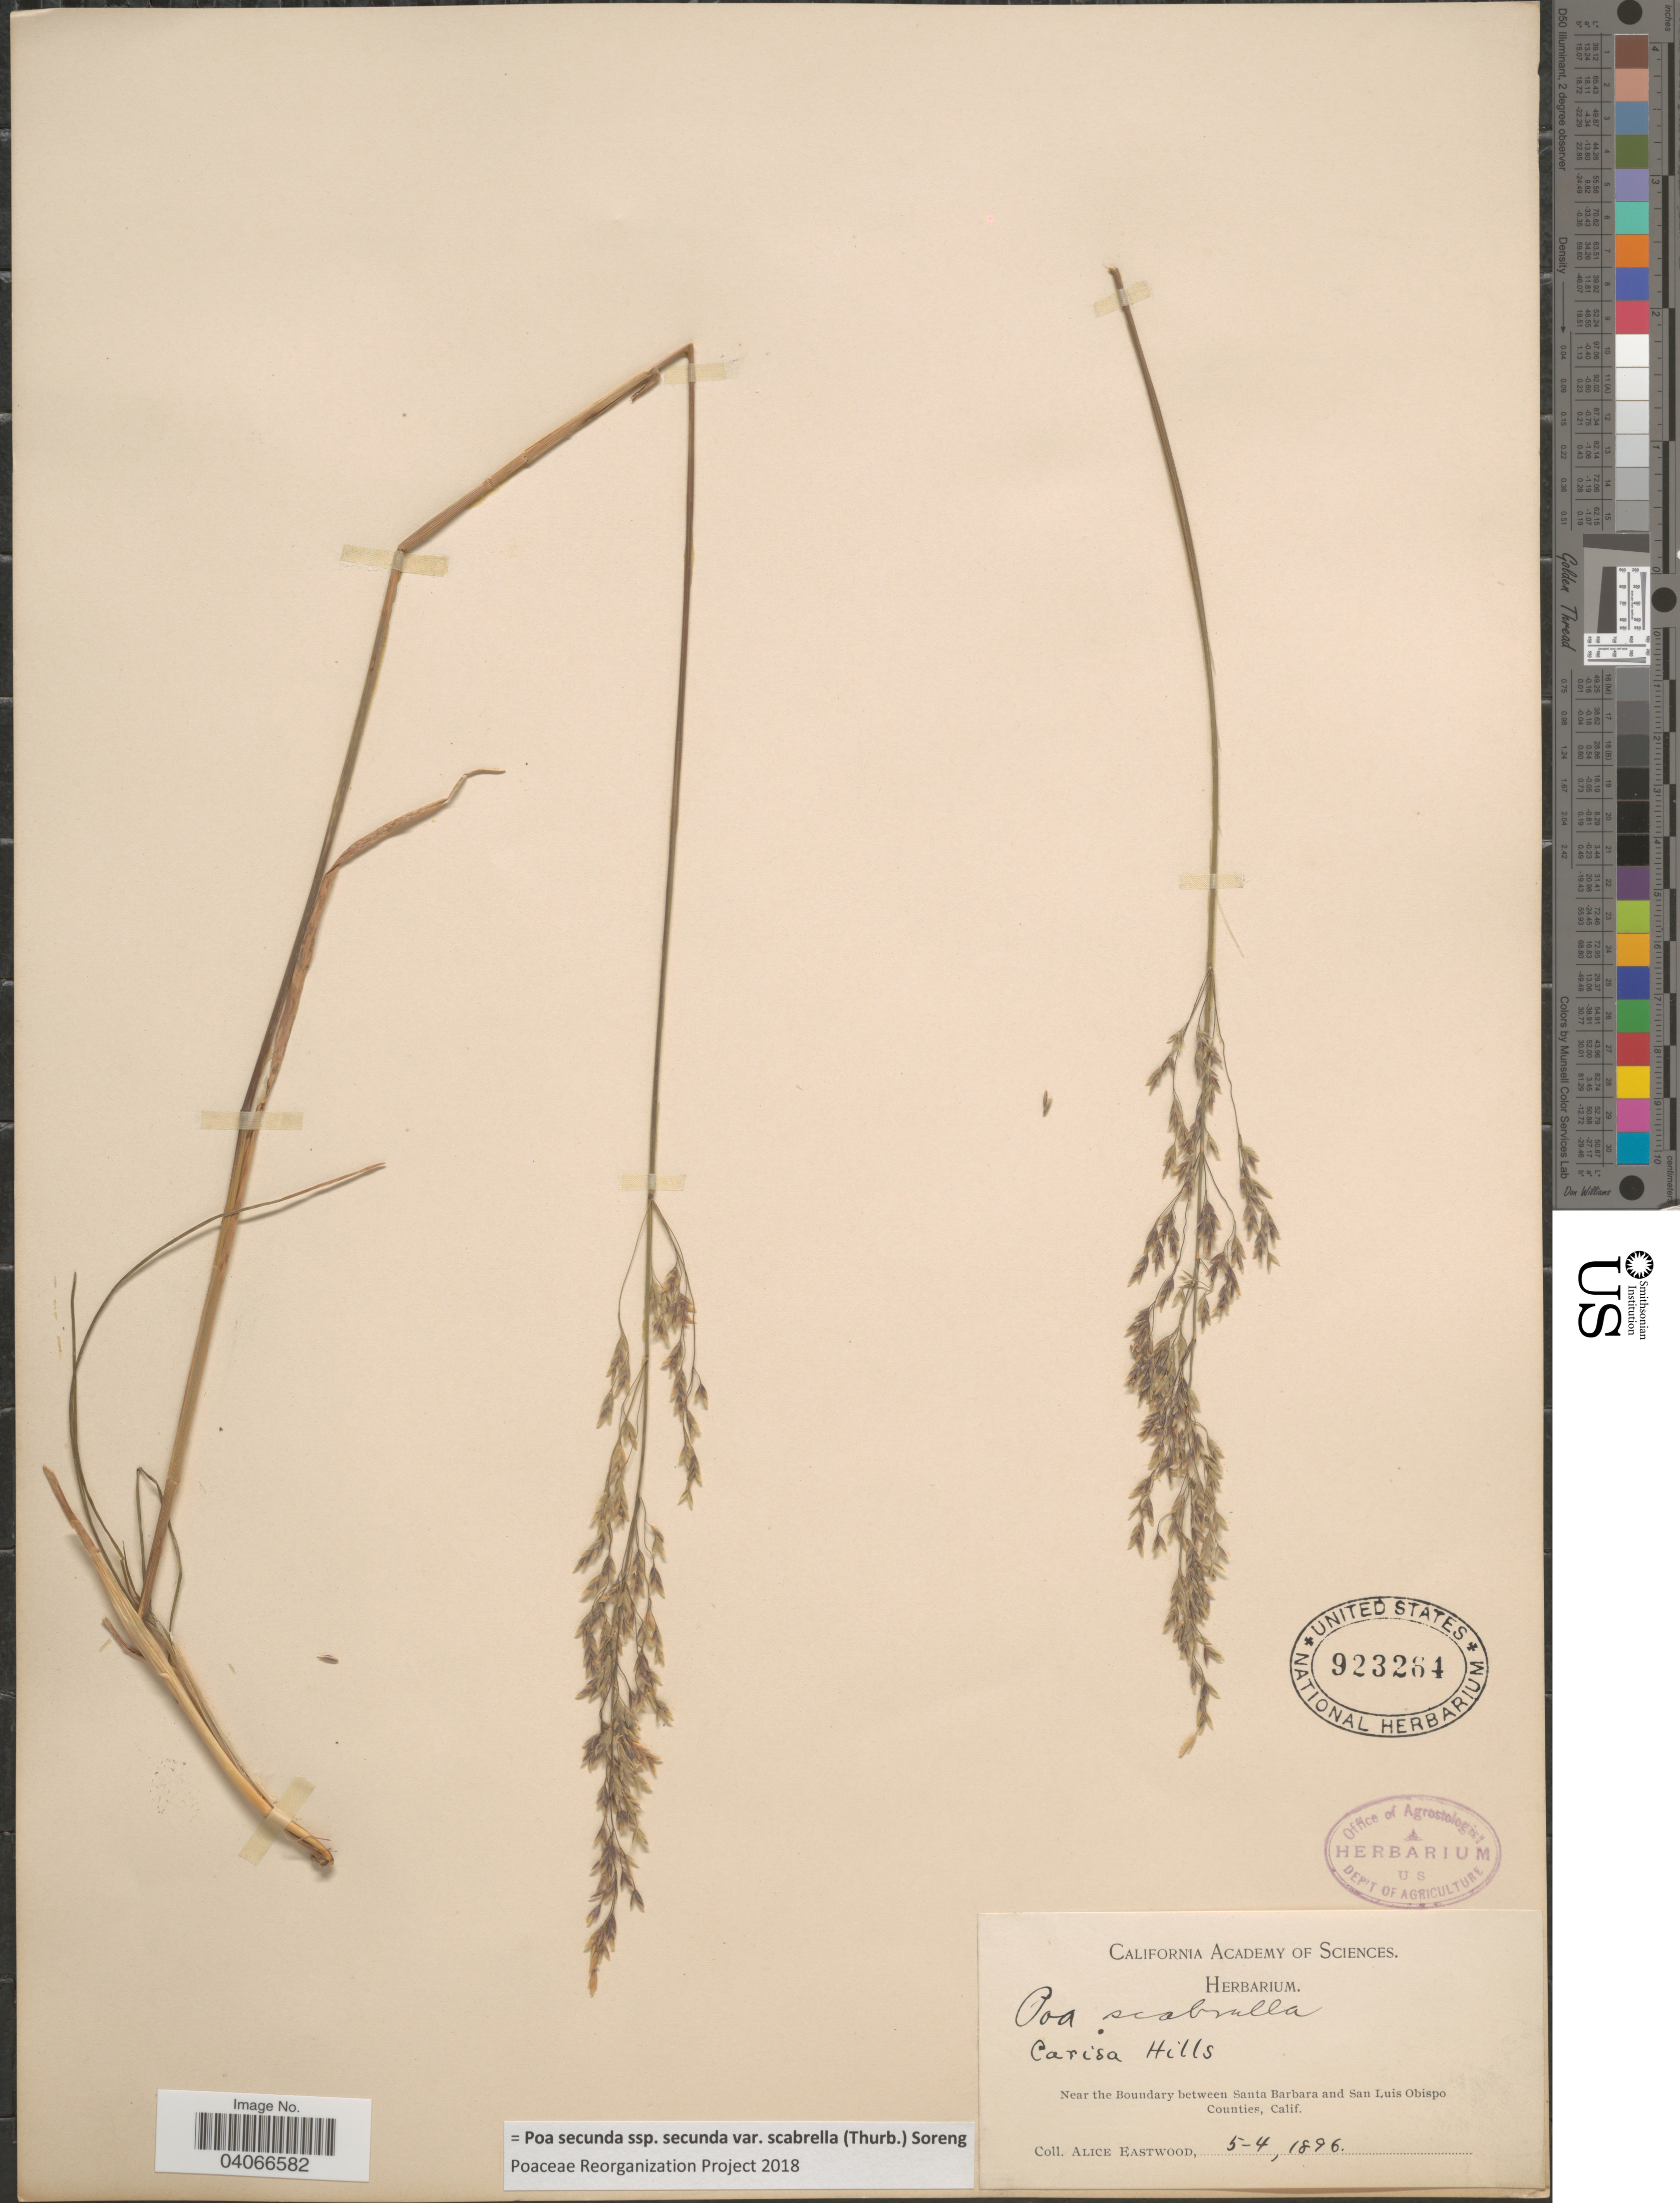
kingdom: Plantae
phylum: Tracheophyta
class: Liliopsida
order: Poales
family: Poaceae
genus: Poa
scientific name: Poa secunda subsp. secunda var. scabrella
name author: (Thurb.) Soreng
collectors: A. Eastwood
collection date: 1896-05-04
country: United States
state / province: California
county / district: Santa Barbara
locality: Carisa Hills. Near the Boundary between Santa Barbara and San Luis Obispo Counties.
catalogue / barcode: US 923264